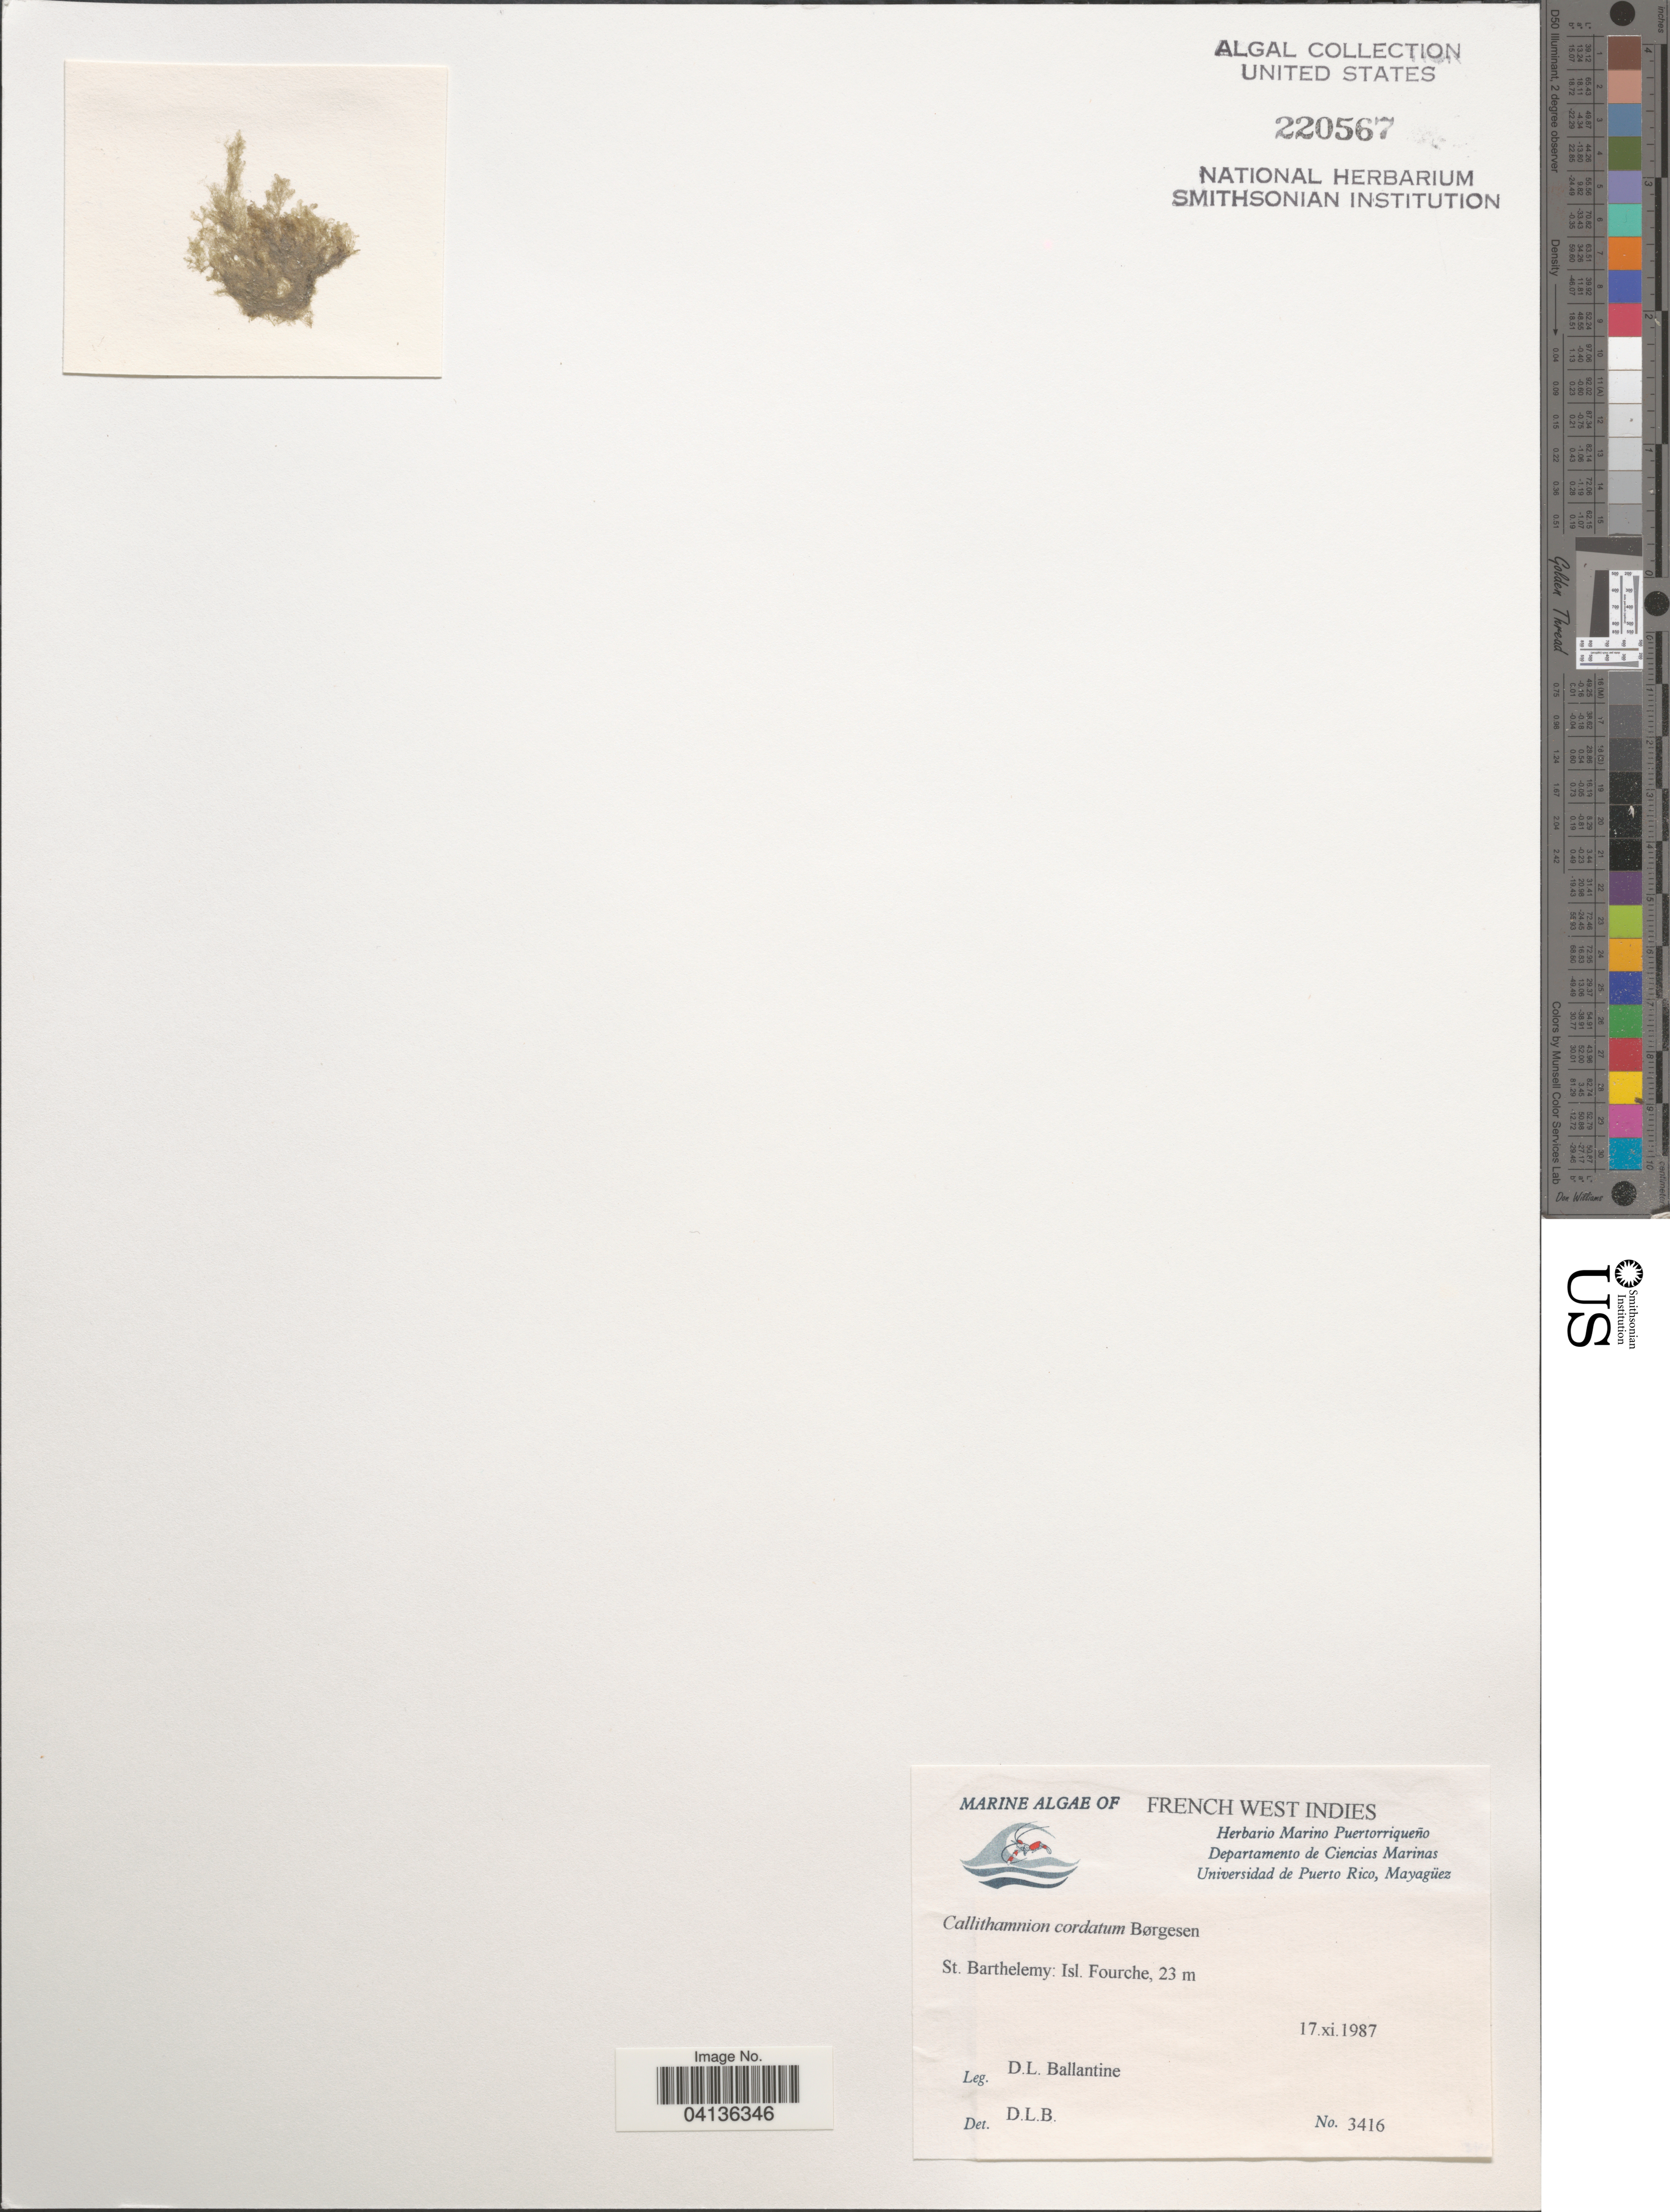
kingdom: Plantae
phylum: Rhodophyta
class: Florideophyceae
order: Ceramiales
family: Callithamniaceae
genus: Aglaothamnion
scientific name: Aglaothamnion cordatum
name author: (Børgesen) Feldm.-Maz.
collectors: D.L. Ballantine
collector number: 3416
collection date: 1987-11-17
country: Saint Barthélemy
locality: Isl. Fourche.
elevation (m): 23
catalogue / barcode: US 220567